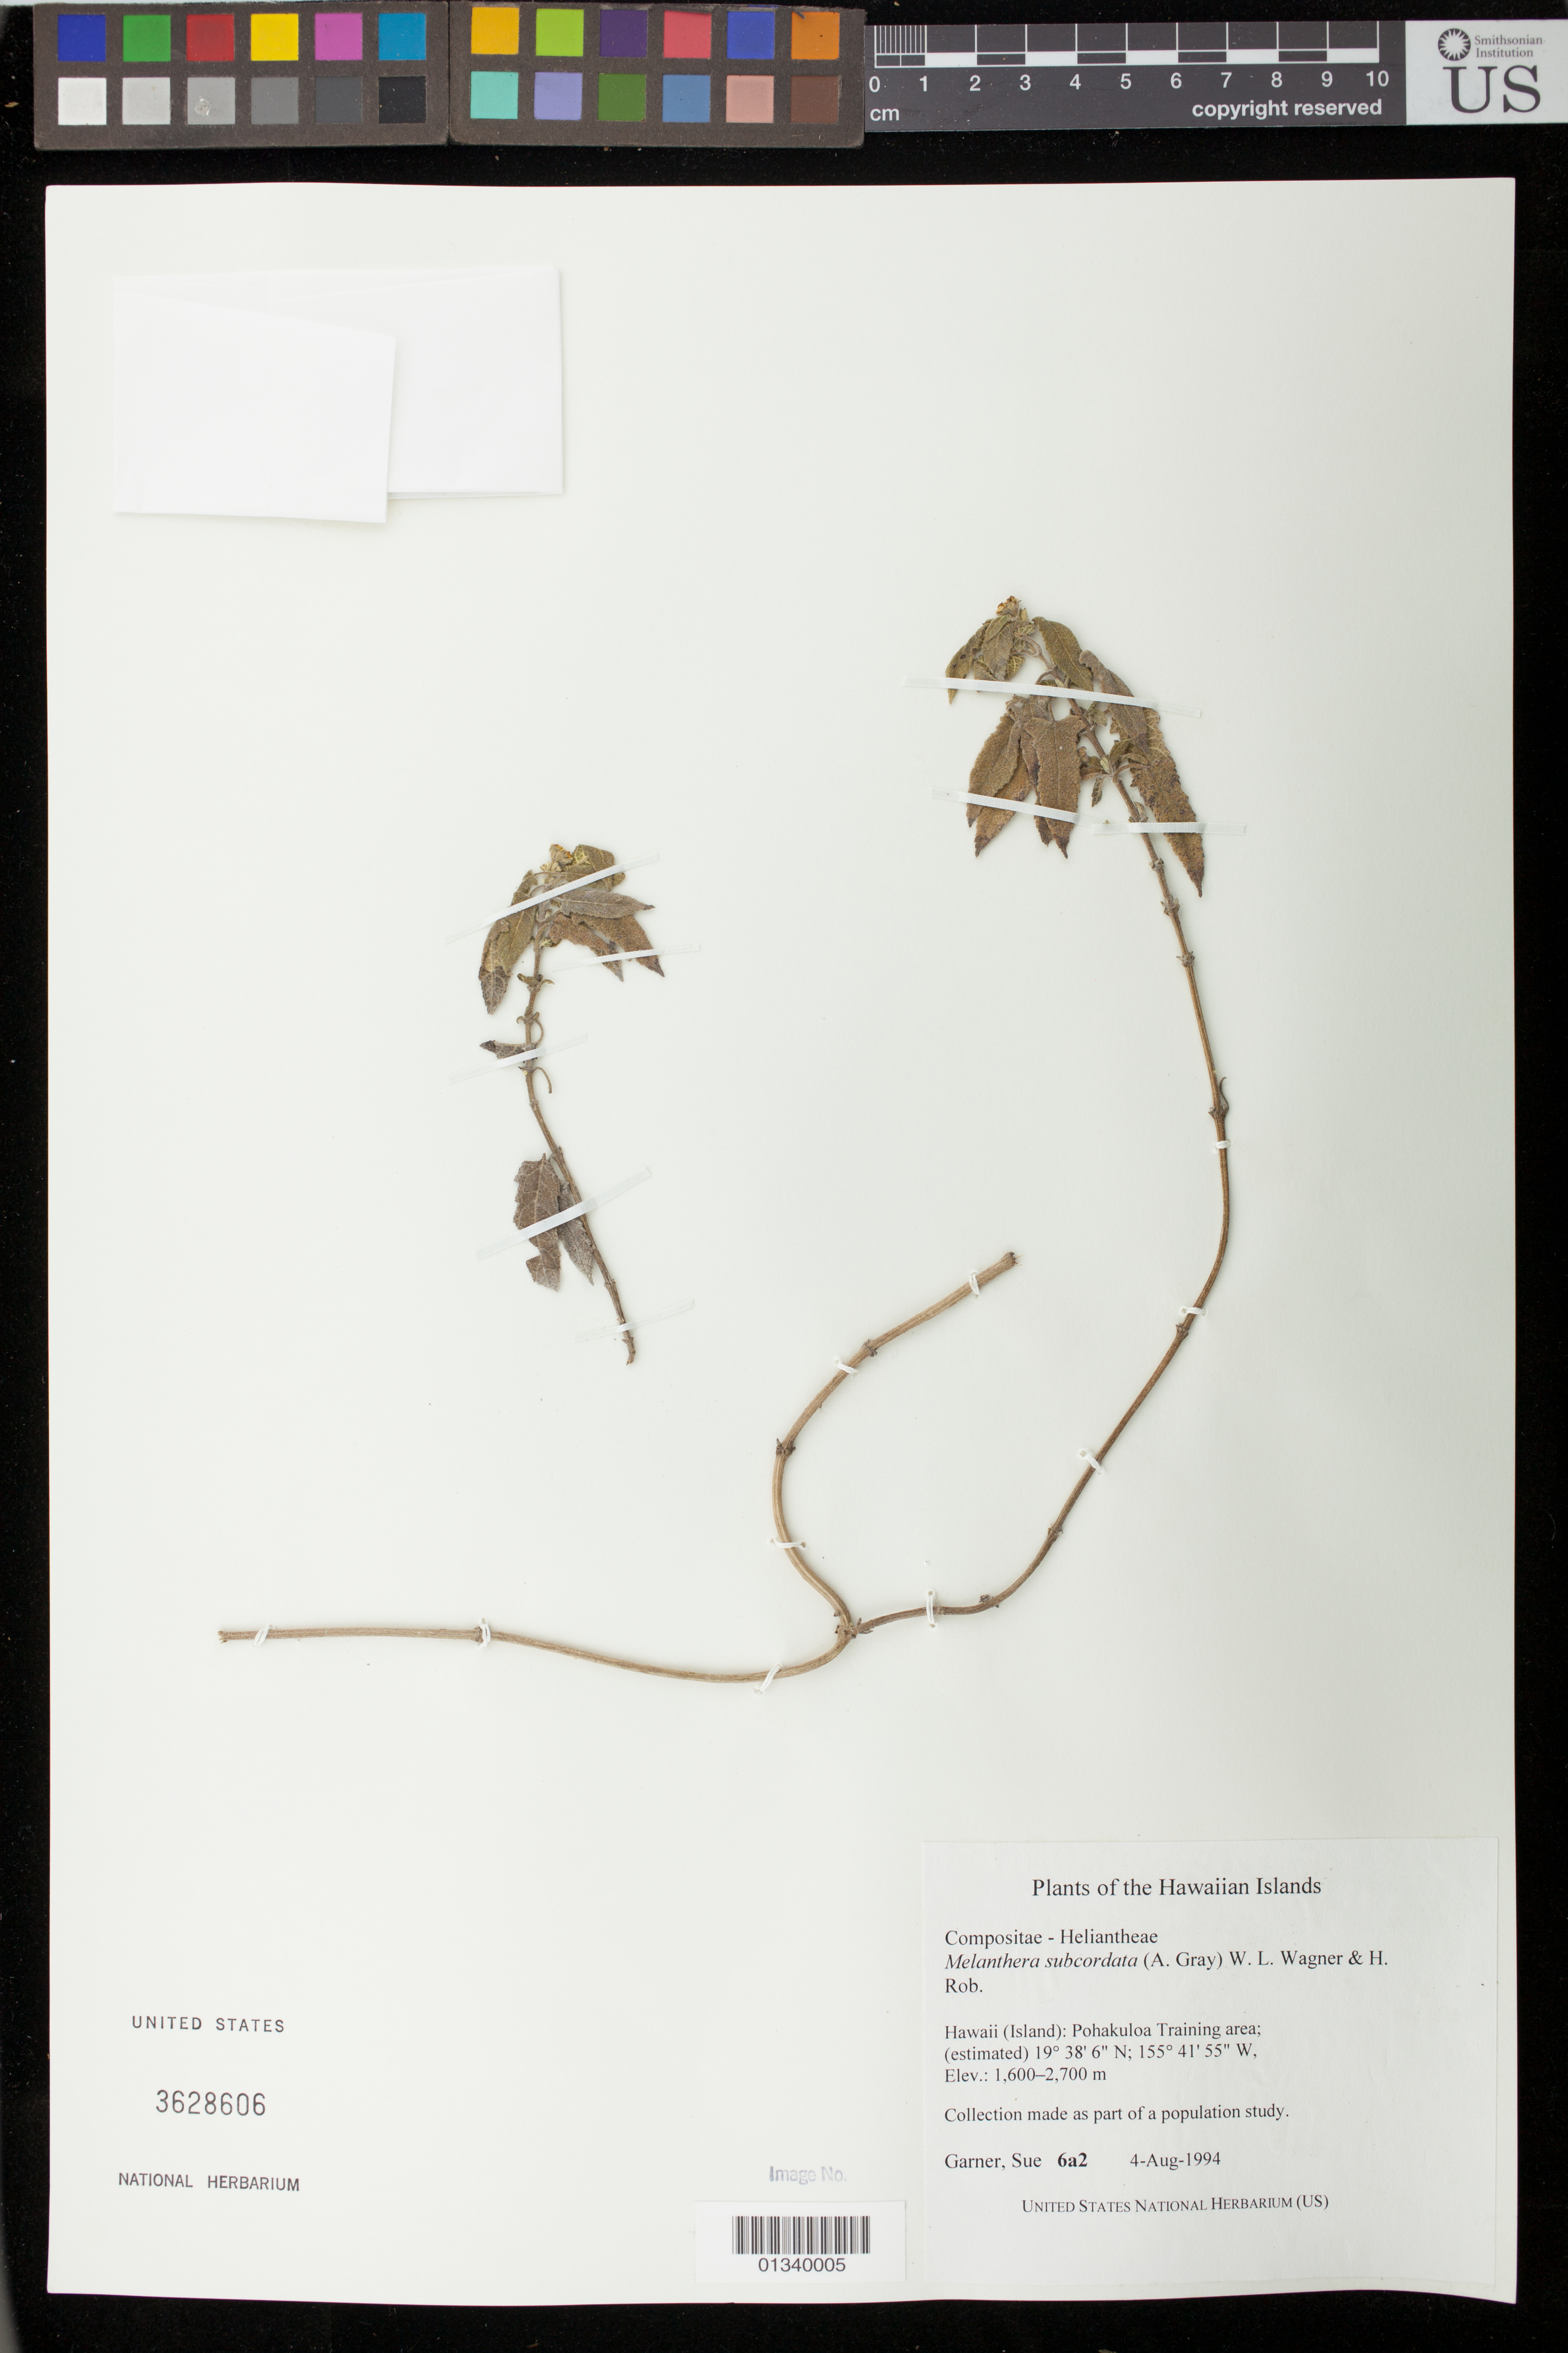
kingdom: Plantae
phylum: Tracheophyta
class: Magnoliopsida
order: Asterales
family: Asteraceae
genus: Wollastonia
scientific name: Wollastonia subcordata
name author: (A. Gray) Orchard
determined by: Wagner, W. L., (BOT), Smithsonian Institution - National Museum of Natural History (UNITED STATES)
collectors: S. Garner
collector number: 6a2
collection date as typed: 4 August 1994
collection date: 1994-08-04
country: United States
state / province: Hawaii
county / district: Hawaii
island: Hawaii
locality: Pohakuloa Training area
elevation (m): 1600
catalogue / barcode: US 3628606